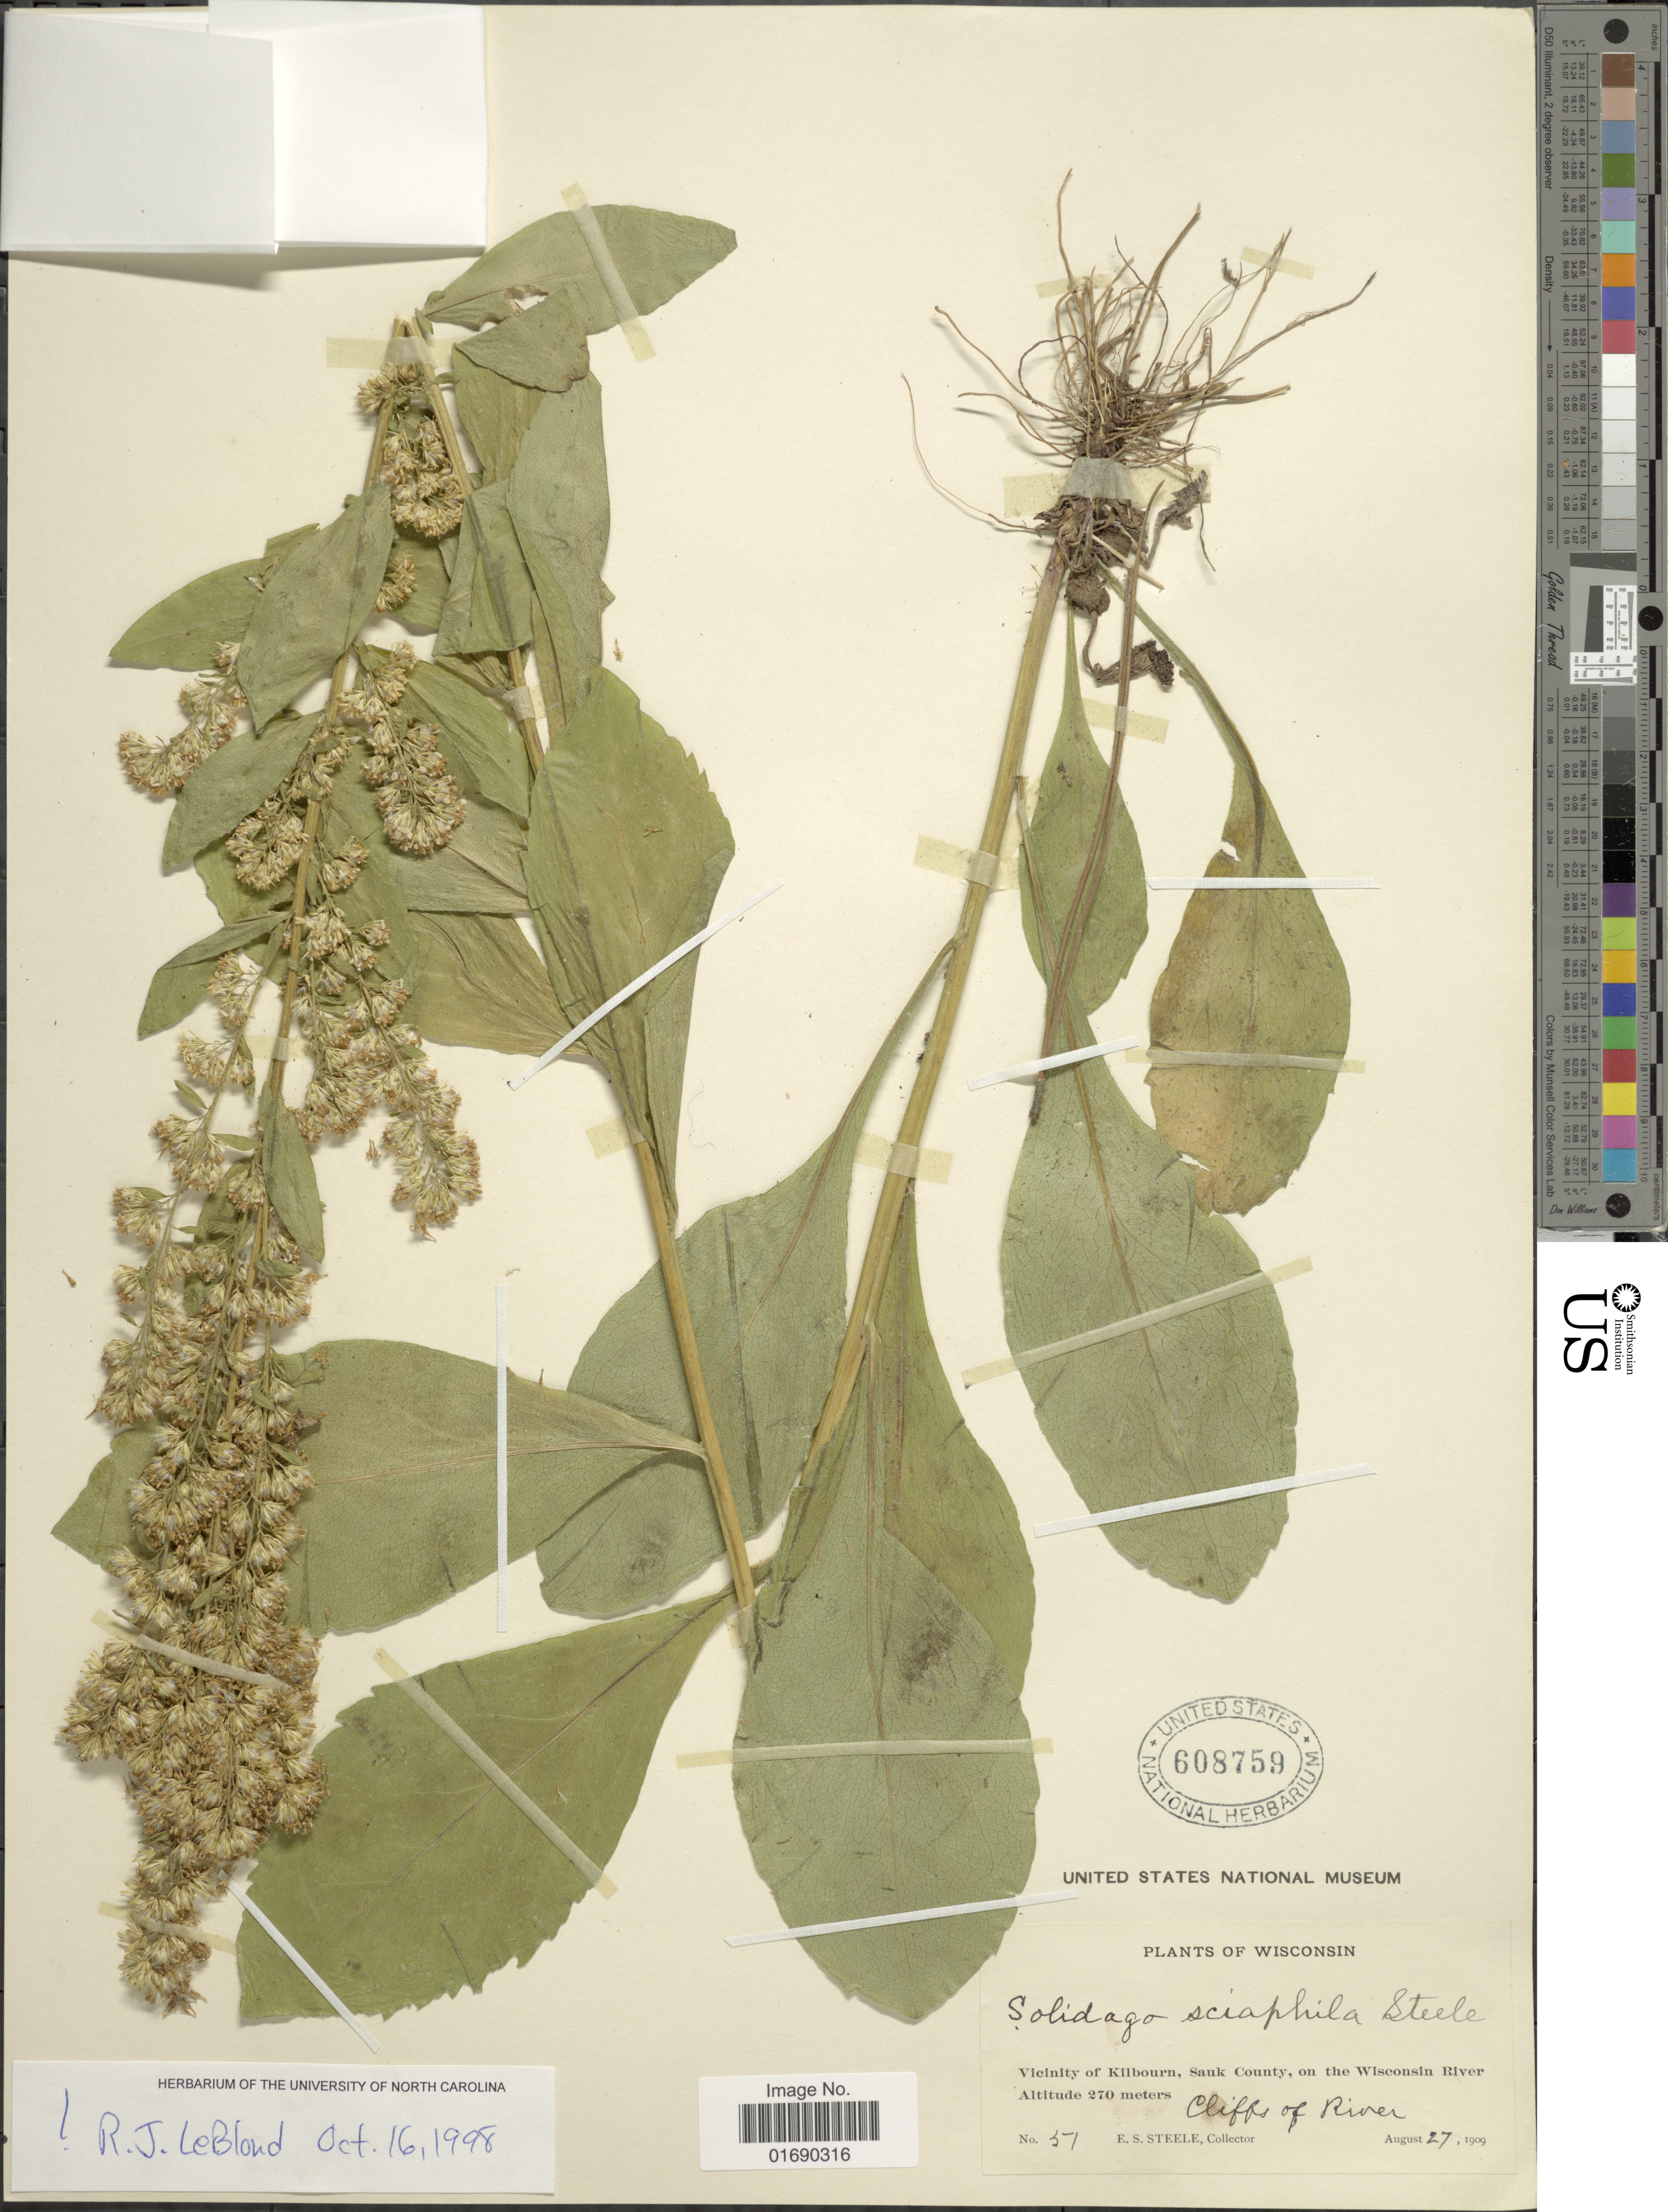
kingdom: Plantae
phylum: Tracheophyta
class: Magnoliopsida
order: Asterales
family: Asteraceae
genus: Solidago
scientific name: Solidago sciaphila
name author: E.S. Steele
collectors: E. Steele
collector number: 51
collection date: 1909-08-27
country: United States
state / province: Wisconsin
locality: Vicinity of Kilbourn, Sauk County, on the Wisconsin River, Cliffs of River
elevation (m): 270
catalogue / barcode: US 608759